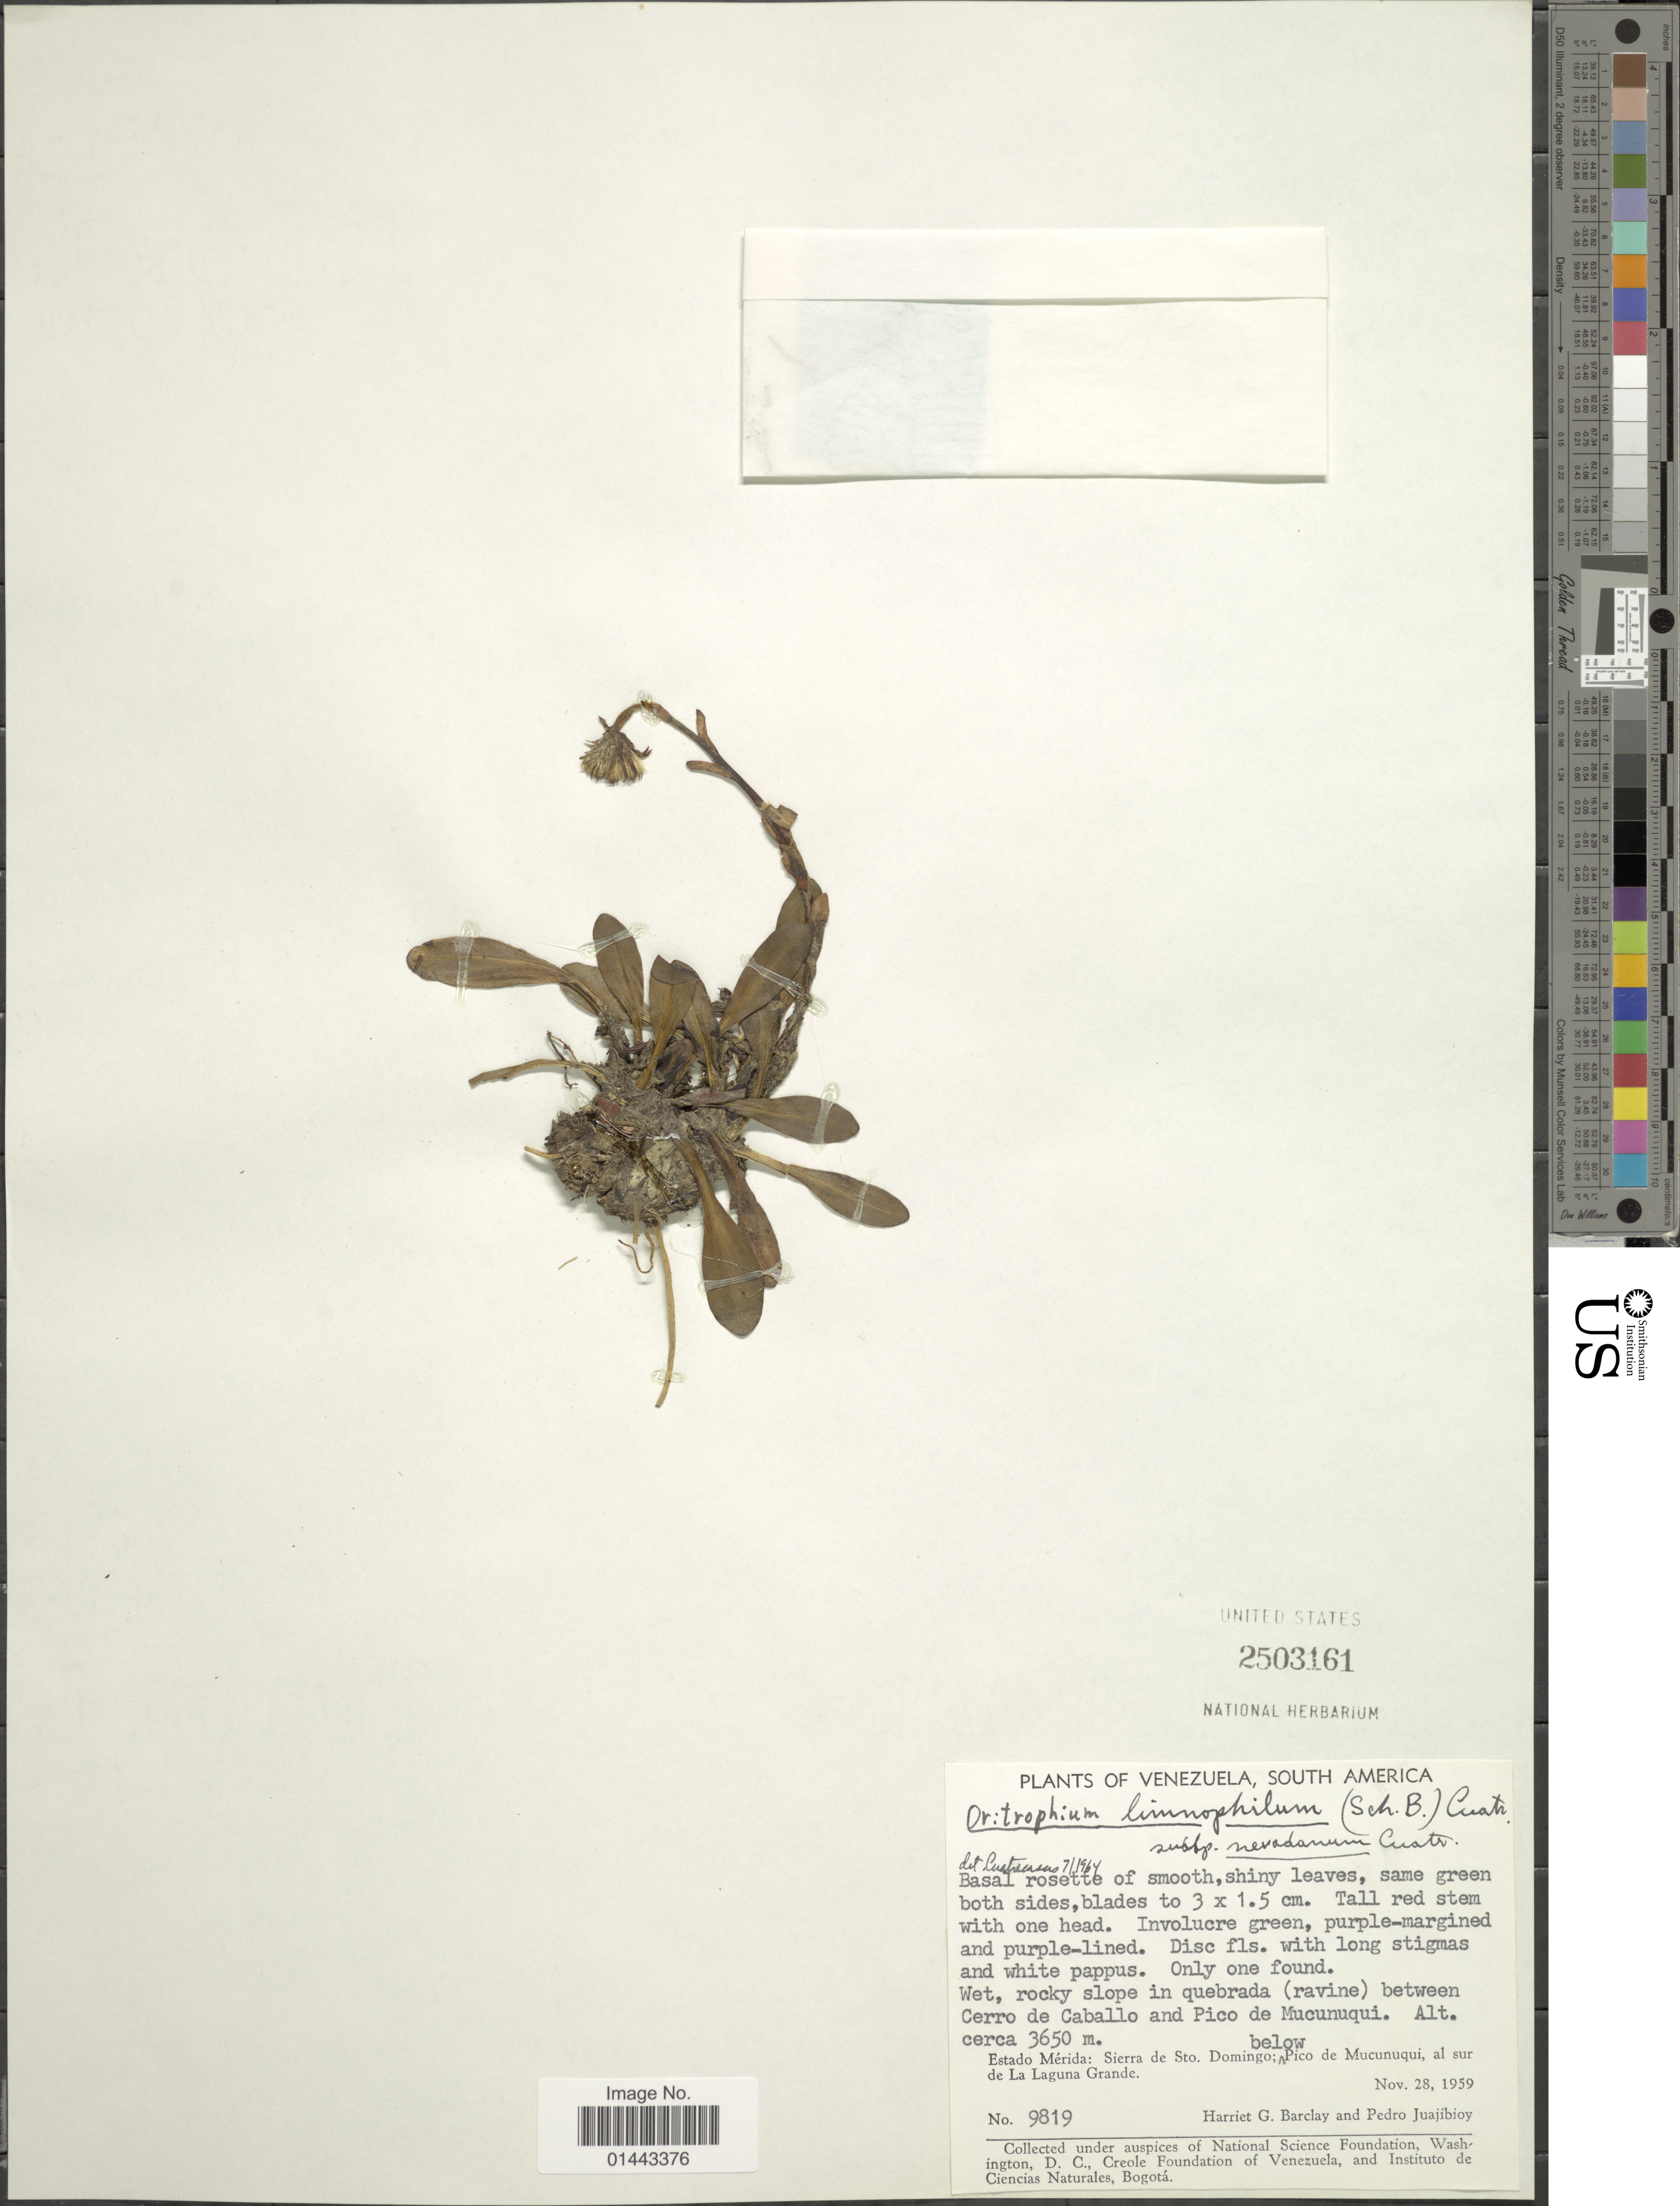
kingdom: Plantae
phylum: Tracheophyta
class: Magnoliopsida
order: Asterales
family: Asteraceae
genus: Oritrophium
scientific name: Oritrophium limnophilum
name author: (Sch. Bip.) Cuatrec.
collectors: H. G. Barclay & P. Juajibioy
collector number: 9819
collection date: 1959-11-28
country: Venezuela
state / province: Mérida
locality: Sierra de Sto. Domingo: Pico de Mucunuqui, al sur de La Laguna Grande, wet, rocky slope in quebrada (ravine) between Cerro de Caballo and Pico Mucunuqui.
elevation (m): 3650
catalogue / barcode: US 2503161